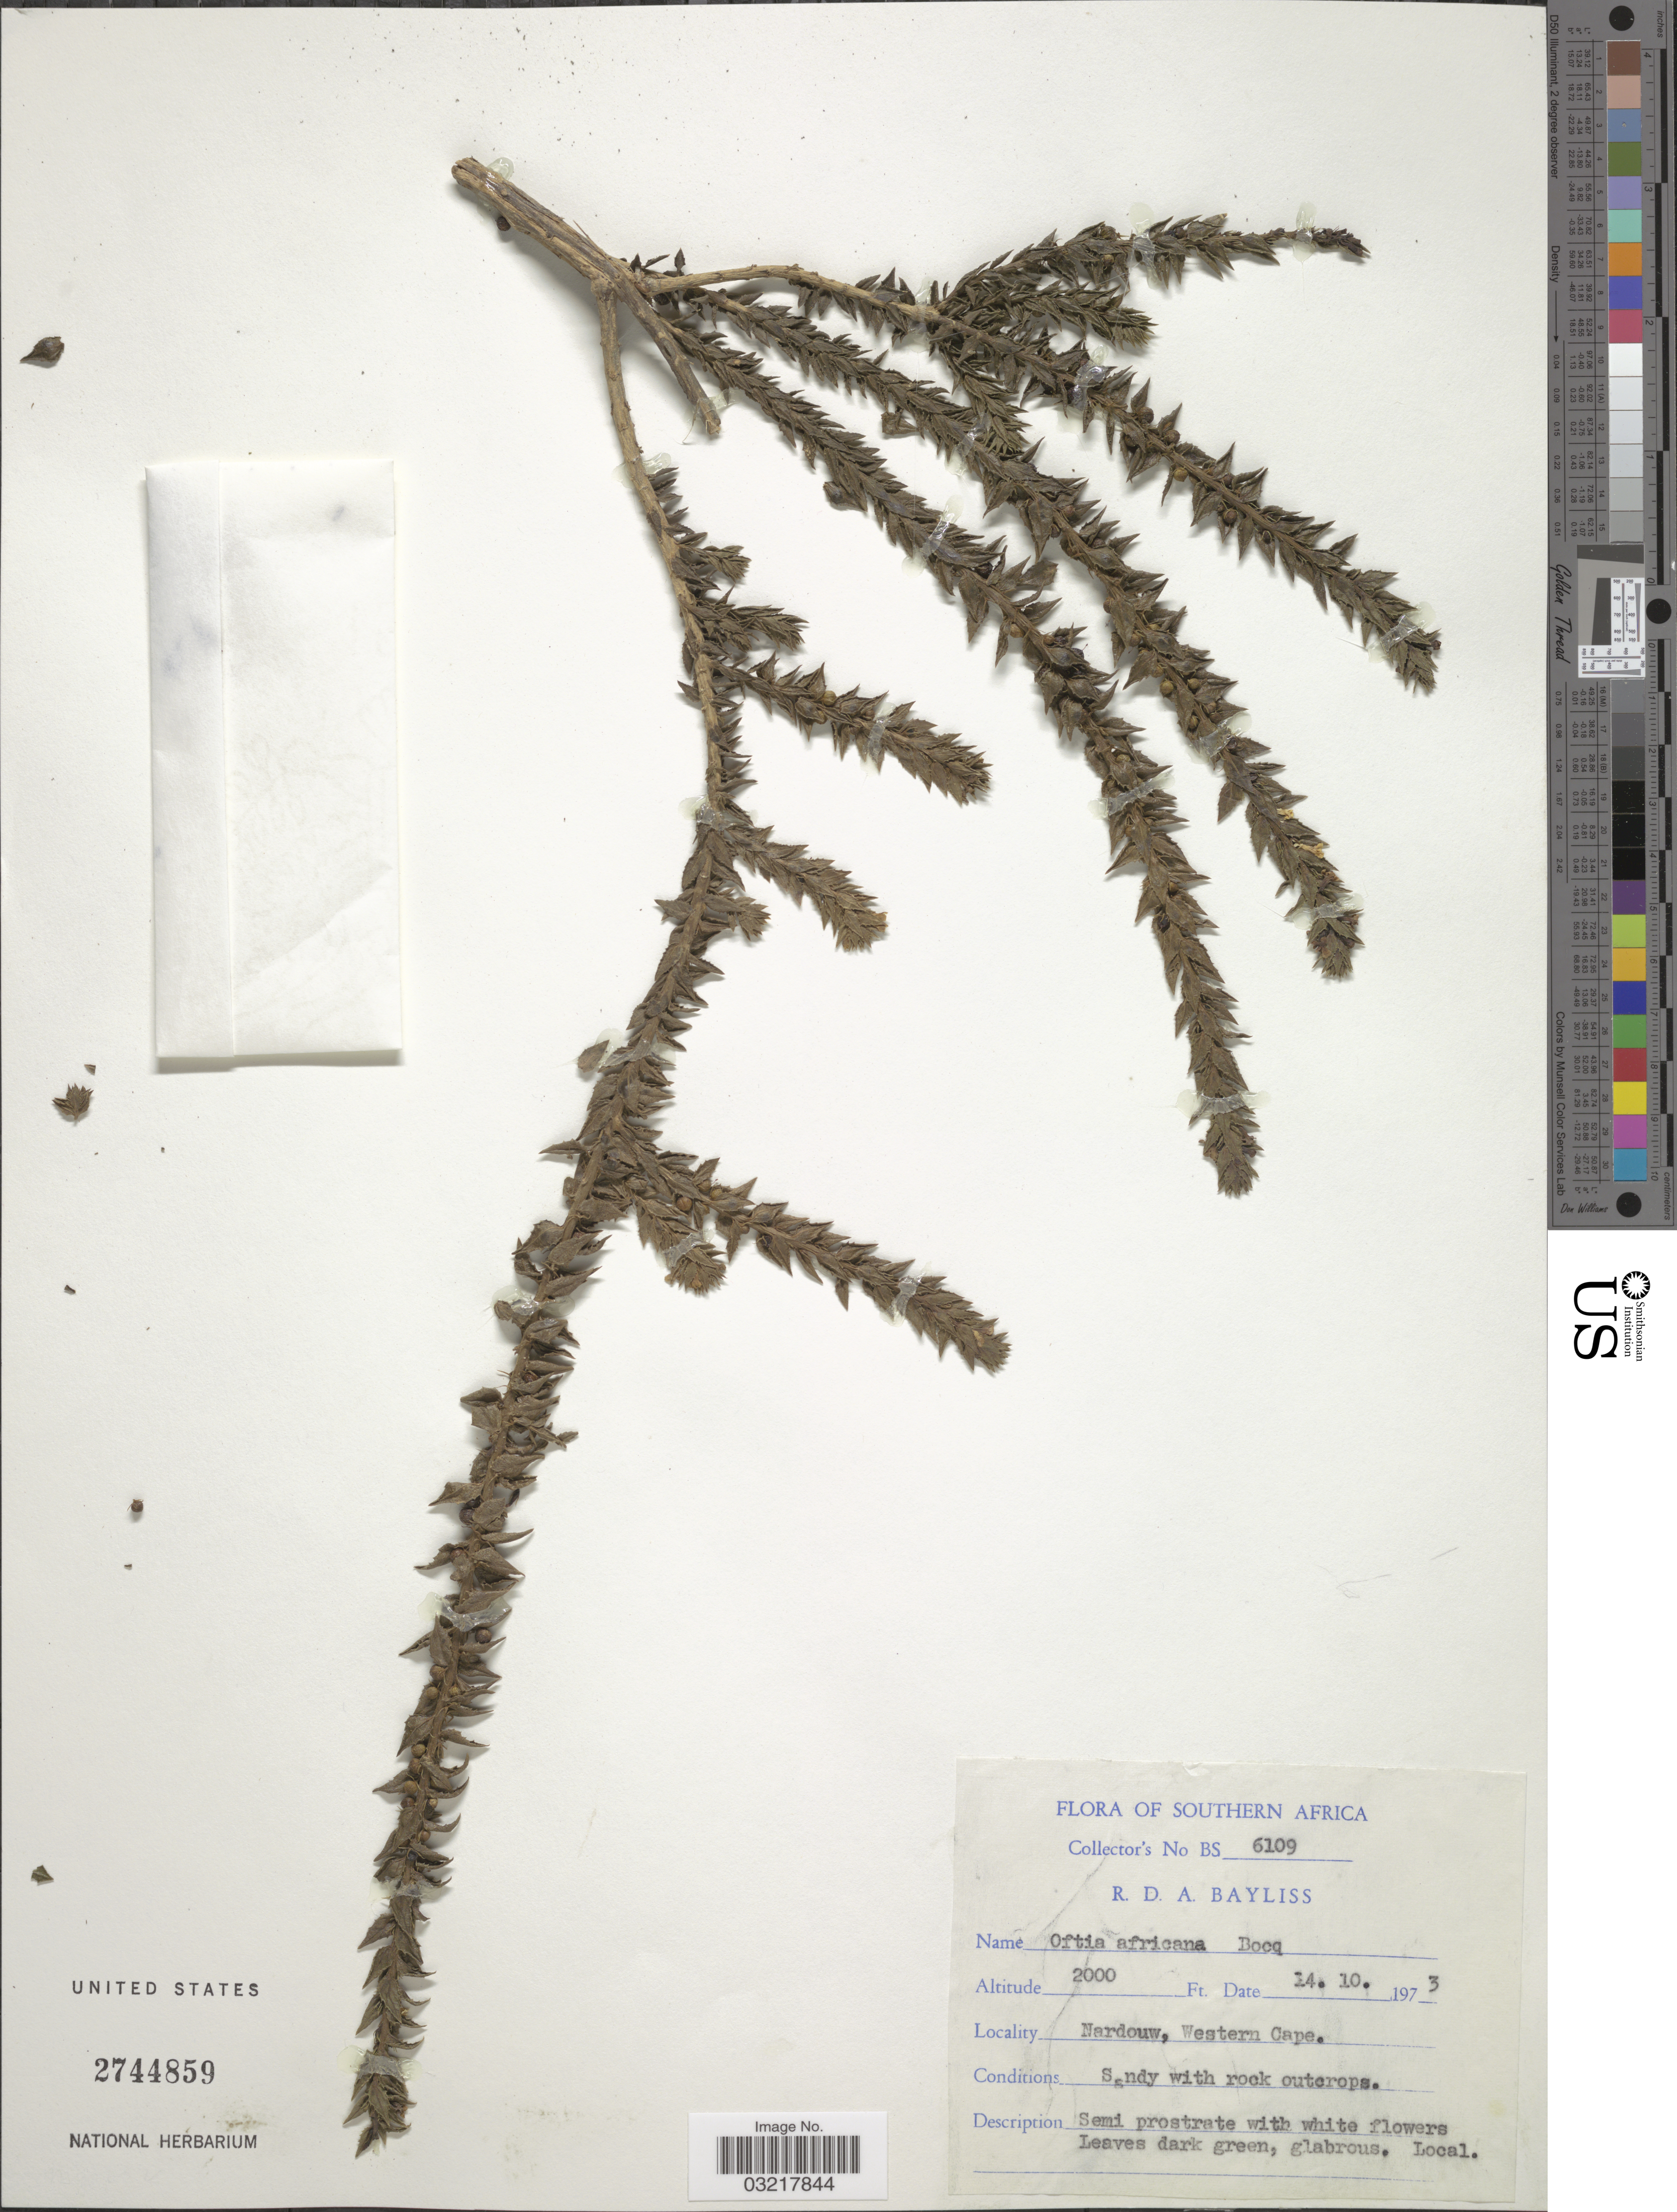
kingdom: Plantae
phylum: Tracheophyta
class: Magnoliopsida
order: Lamiales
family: Scrophulariaceae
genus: Oftia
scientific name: Oftia africana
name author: (L.) Bocq.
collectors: R. Bayliss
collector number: BS6109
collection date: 1973-10-14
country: South Africa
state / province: Western Cape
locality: Southern Africa. Nardouw, Western Cape.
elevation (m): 610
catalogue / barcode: US 2744859